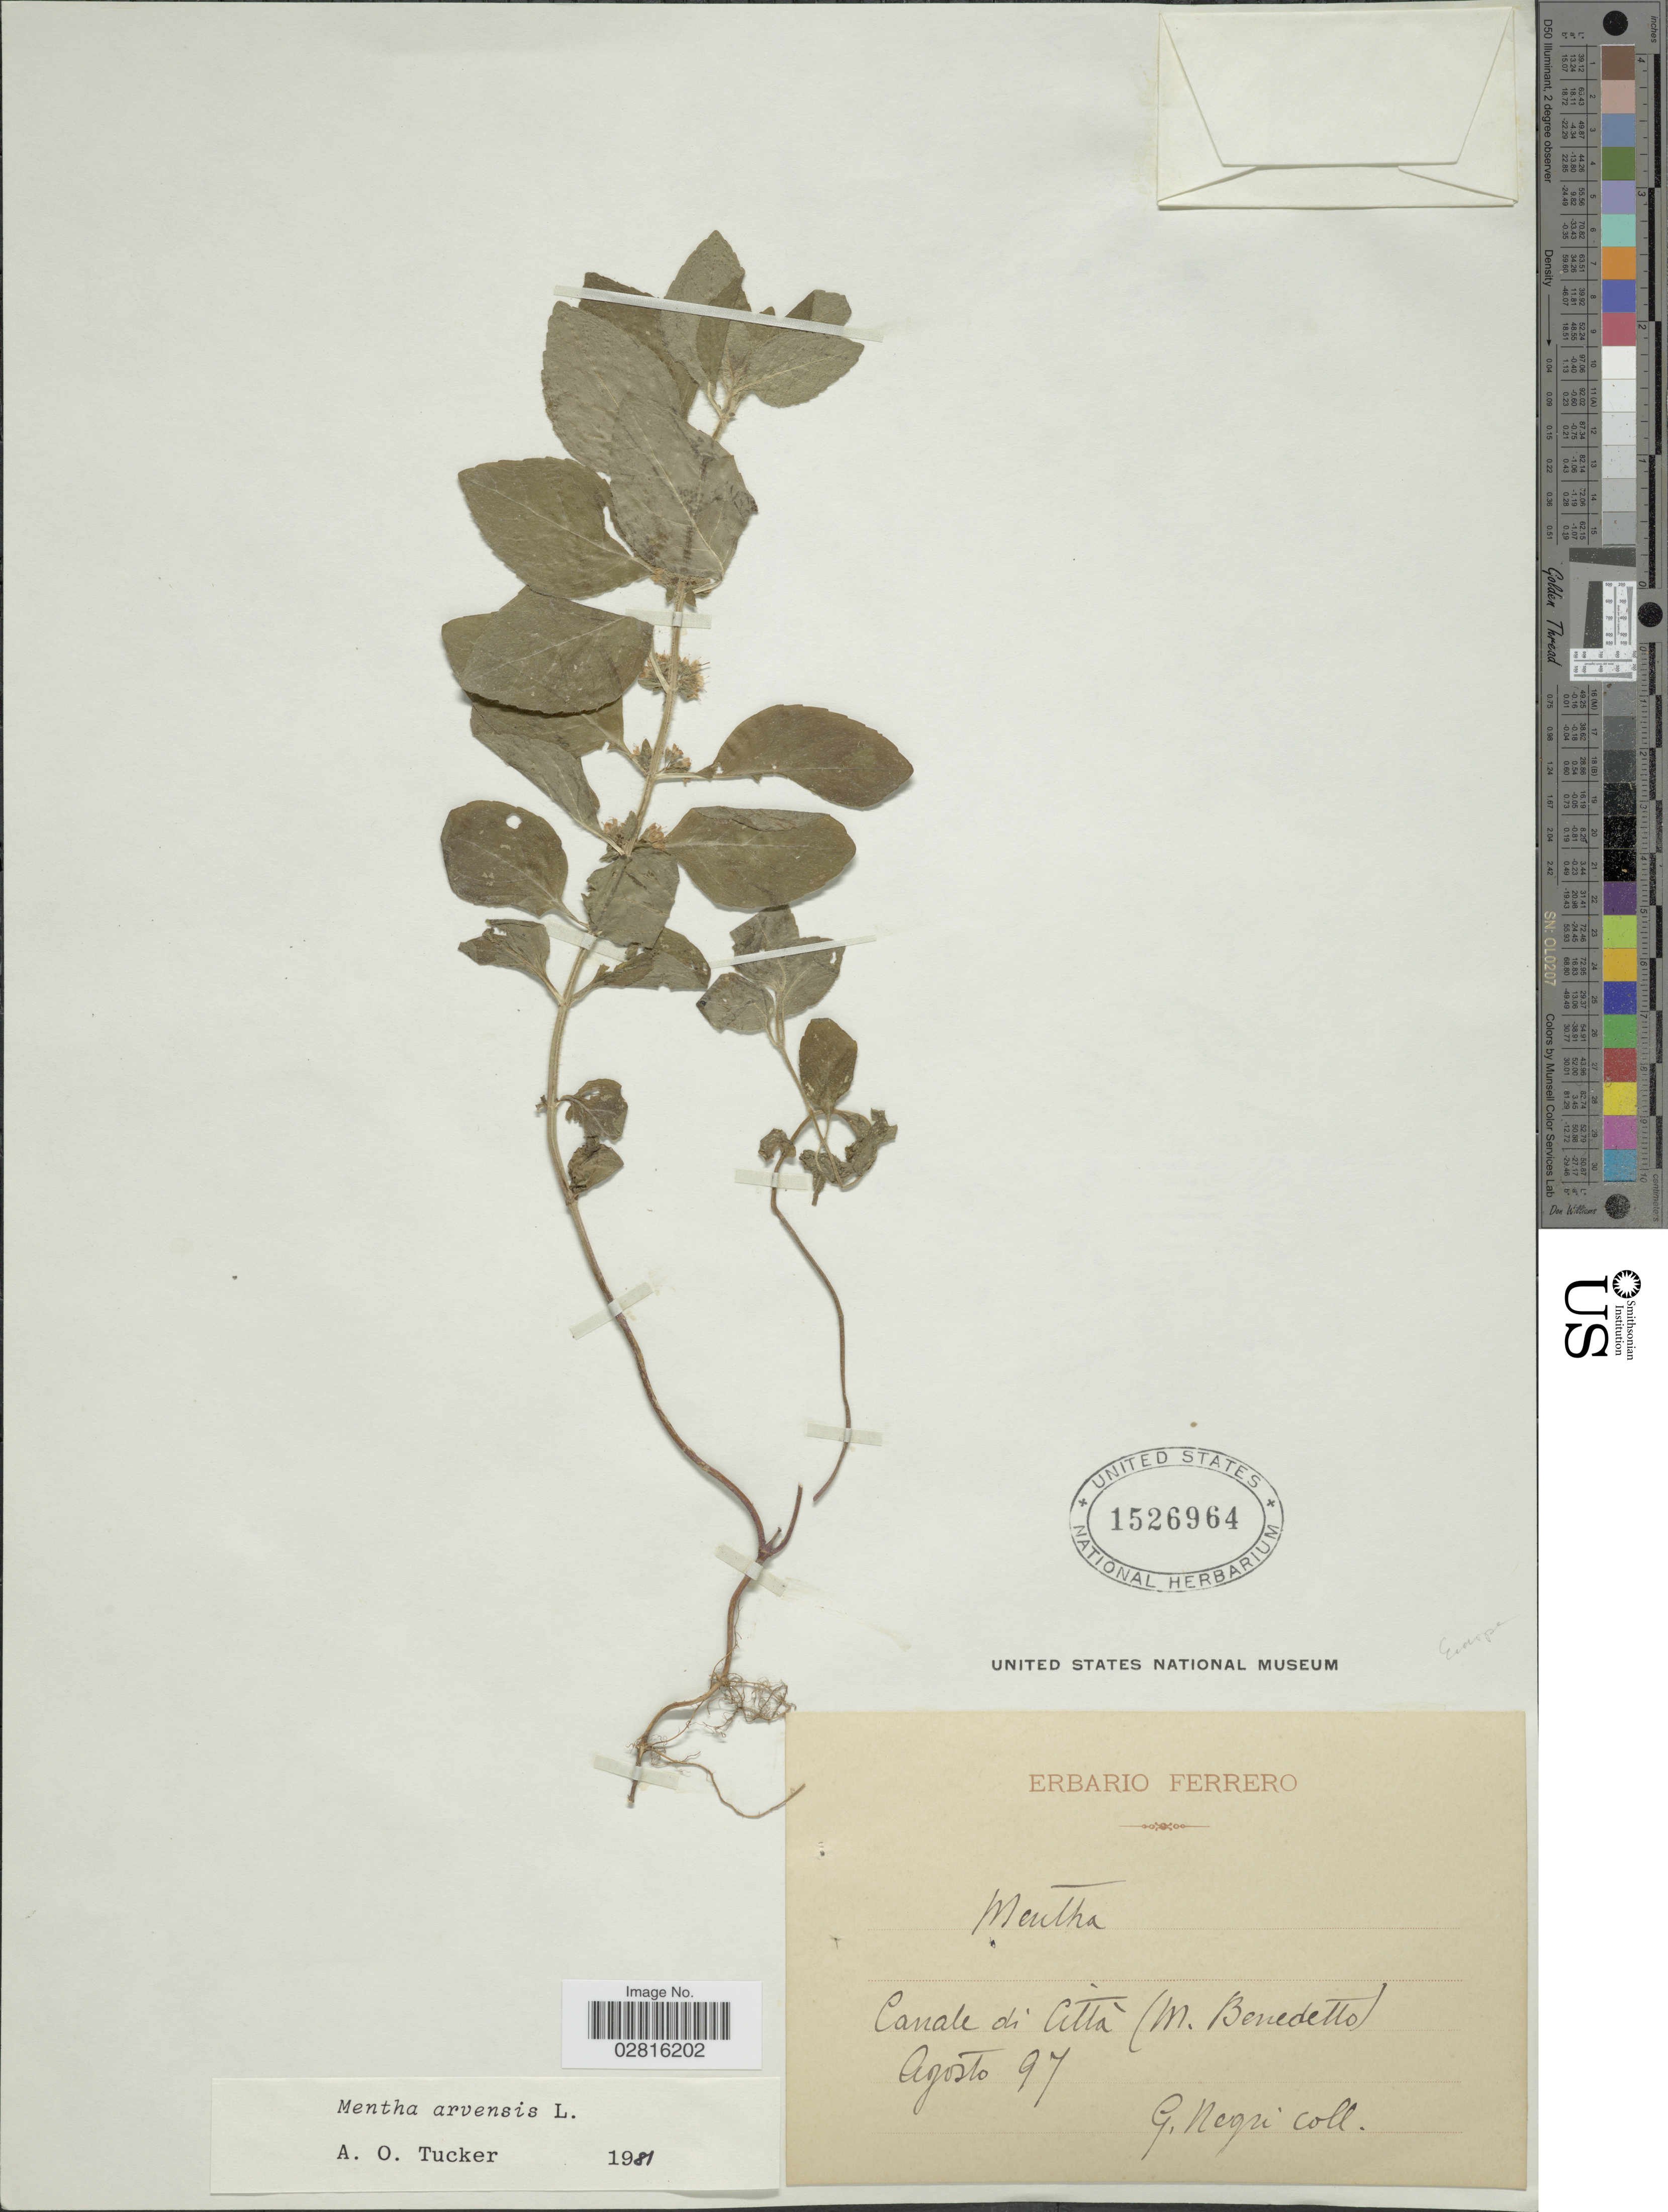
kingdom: Plantae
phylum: Tracheophyta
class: Magnoliopsida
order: Lamiales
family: Lamiaceae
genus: Mentha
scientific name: Mentha arvensis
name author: L.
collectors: G. Negri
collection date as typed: Transcribed d/m/y: /8/97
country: Italy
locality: Canale di Citta (M. Benedetto)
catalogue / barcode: US 1526964